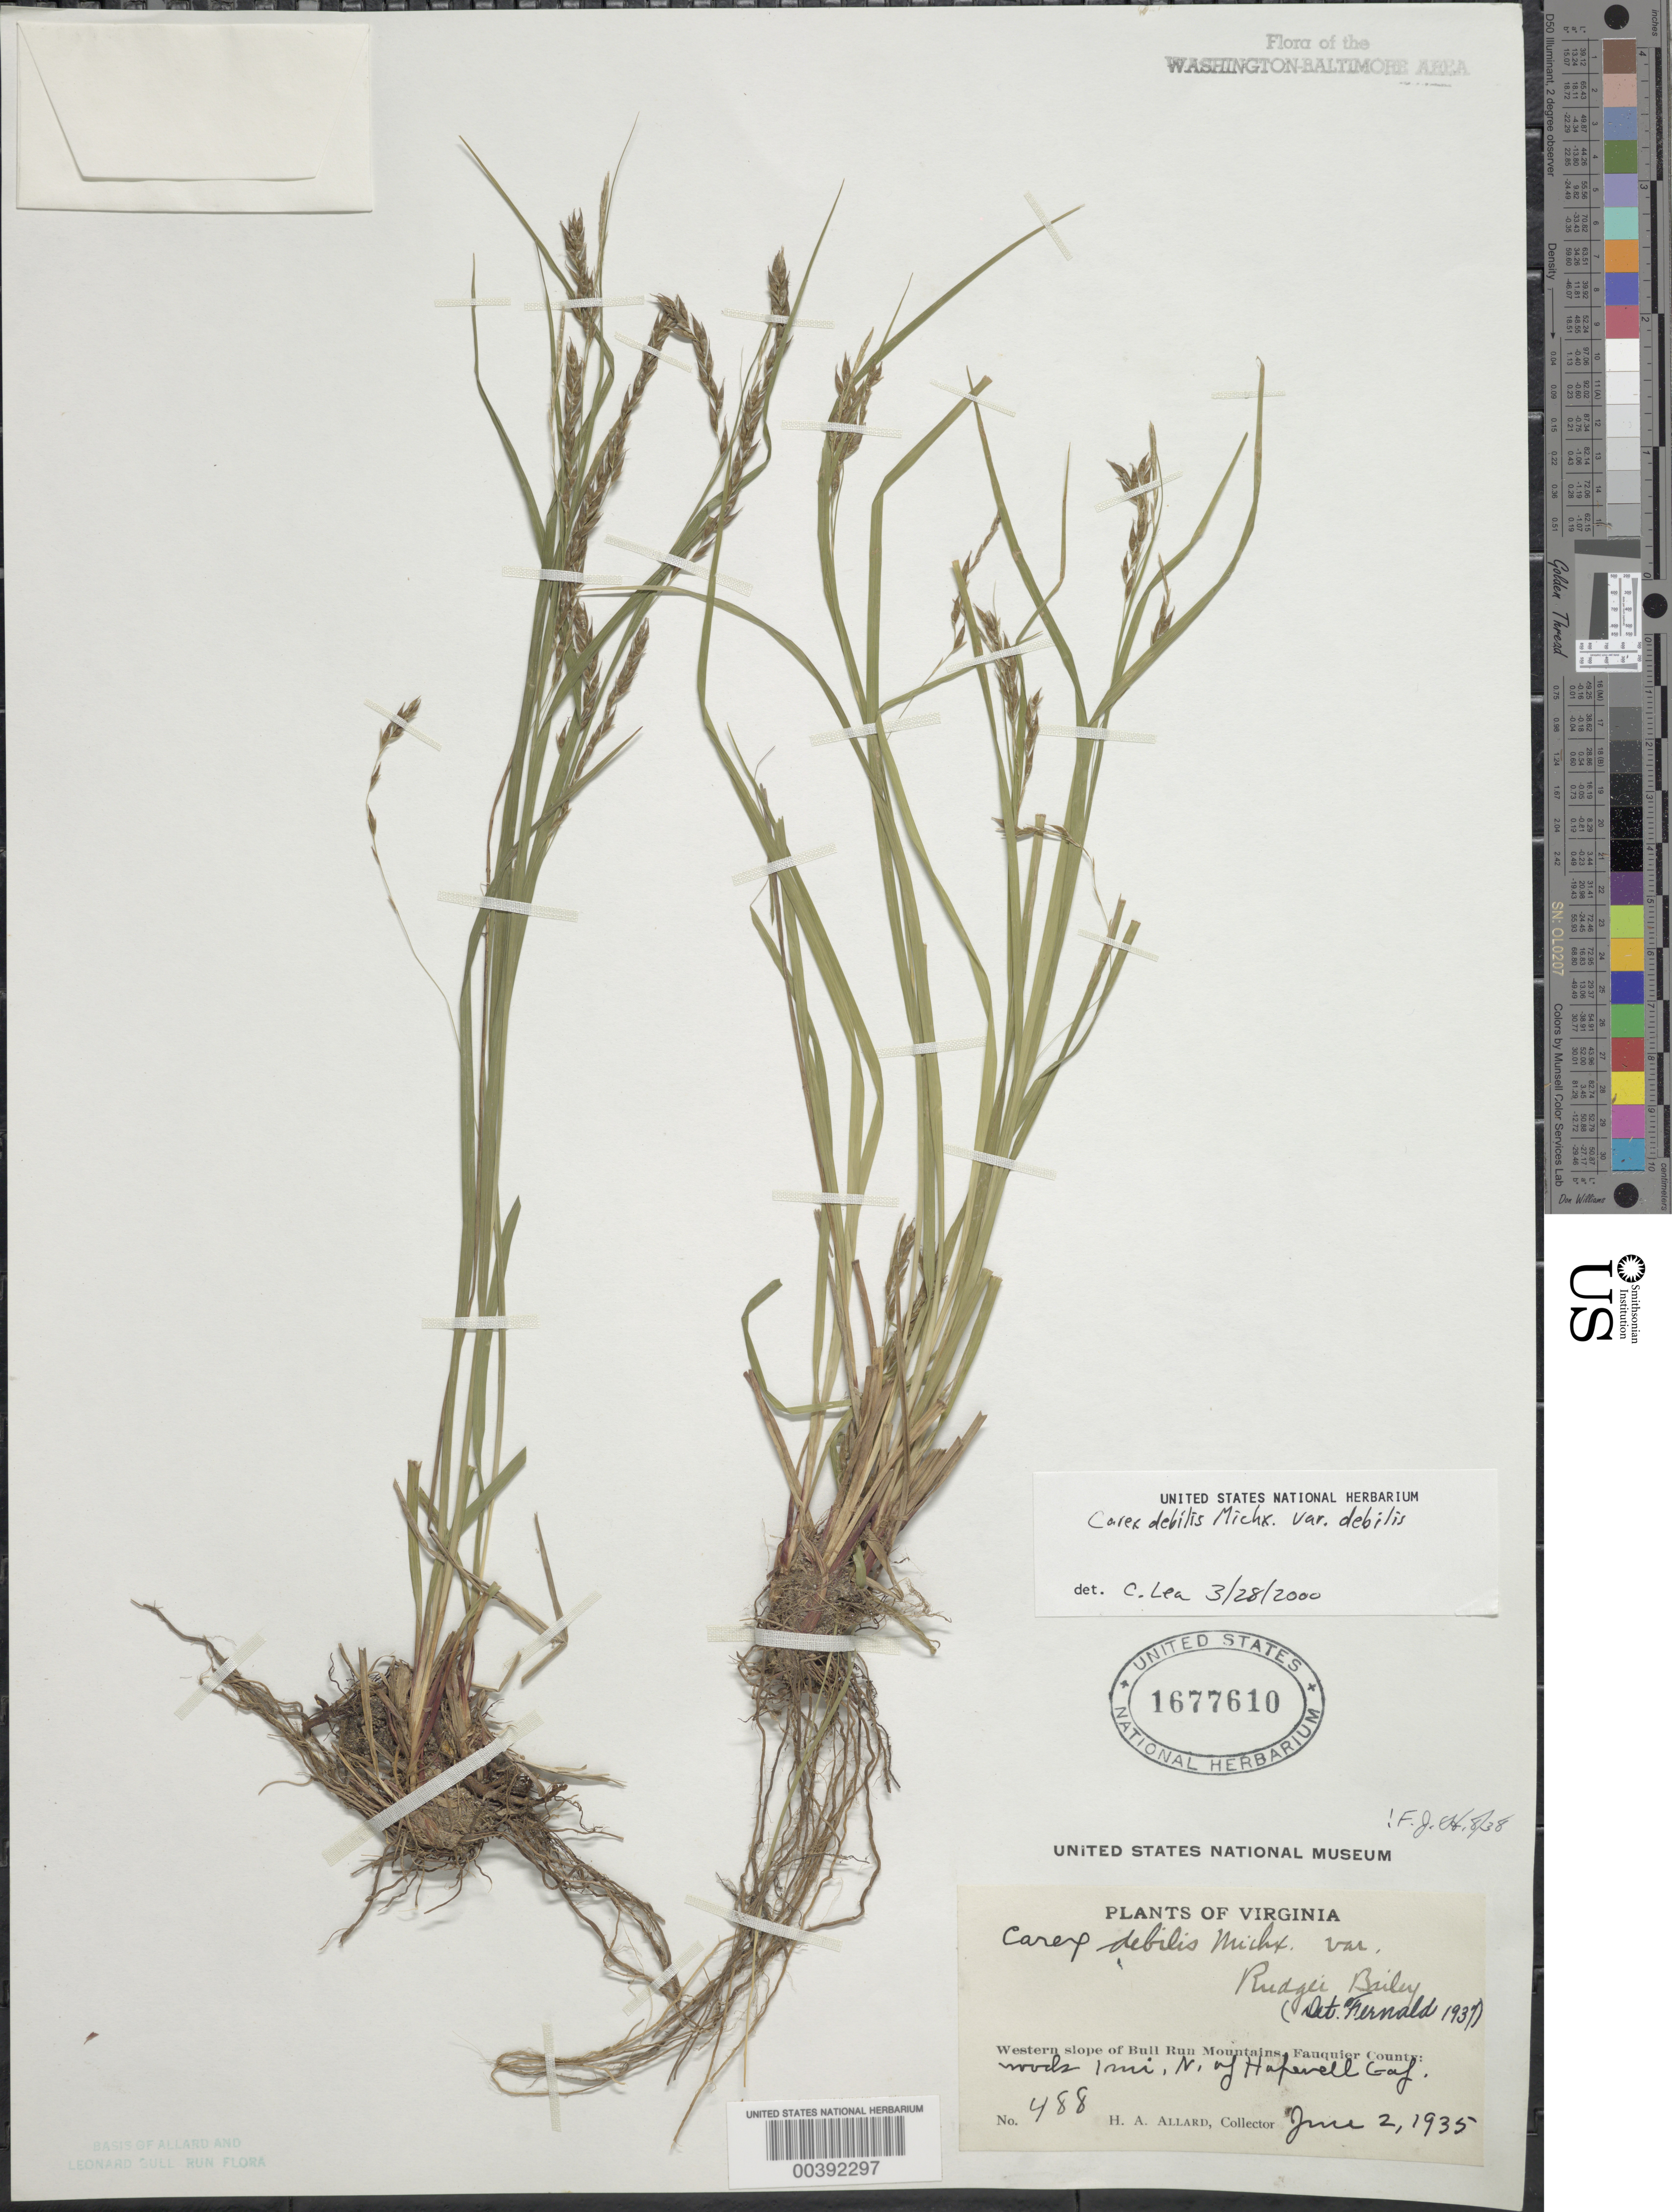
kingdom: Plantae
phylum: Tracheophyta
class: Liliopsida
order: Poales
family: Cyperaceae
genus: Carex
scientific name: Carex debilis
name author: Michx.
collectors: H. A. Allard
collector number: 488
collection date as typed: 02 Jun 1935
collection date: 1935-06-02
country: United States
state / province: Virginia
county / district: Fauquier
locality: North of Hopewell Gap Bull Run Mts.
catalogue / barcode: US 1677610